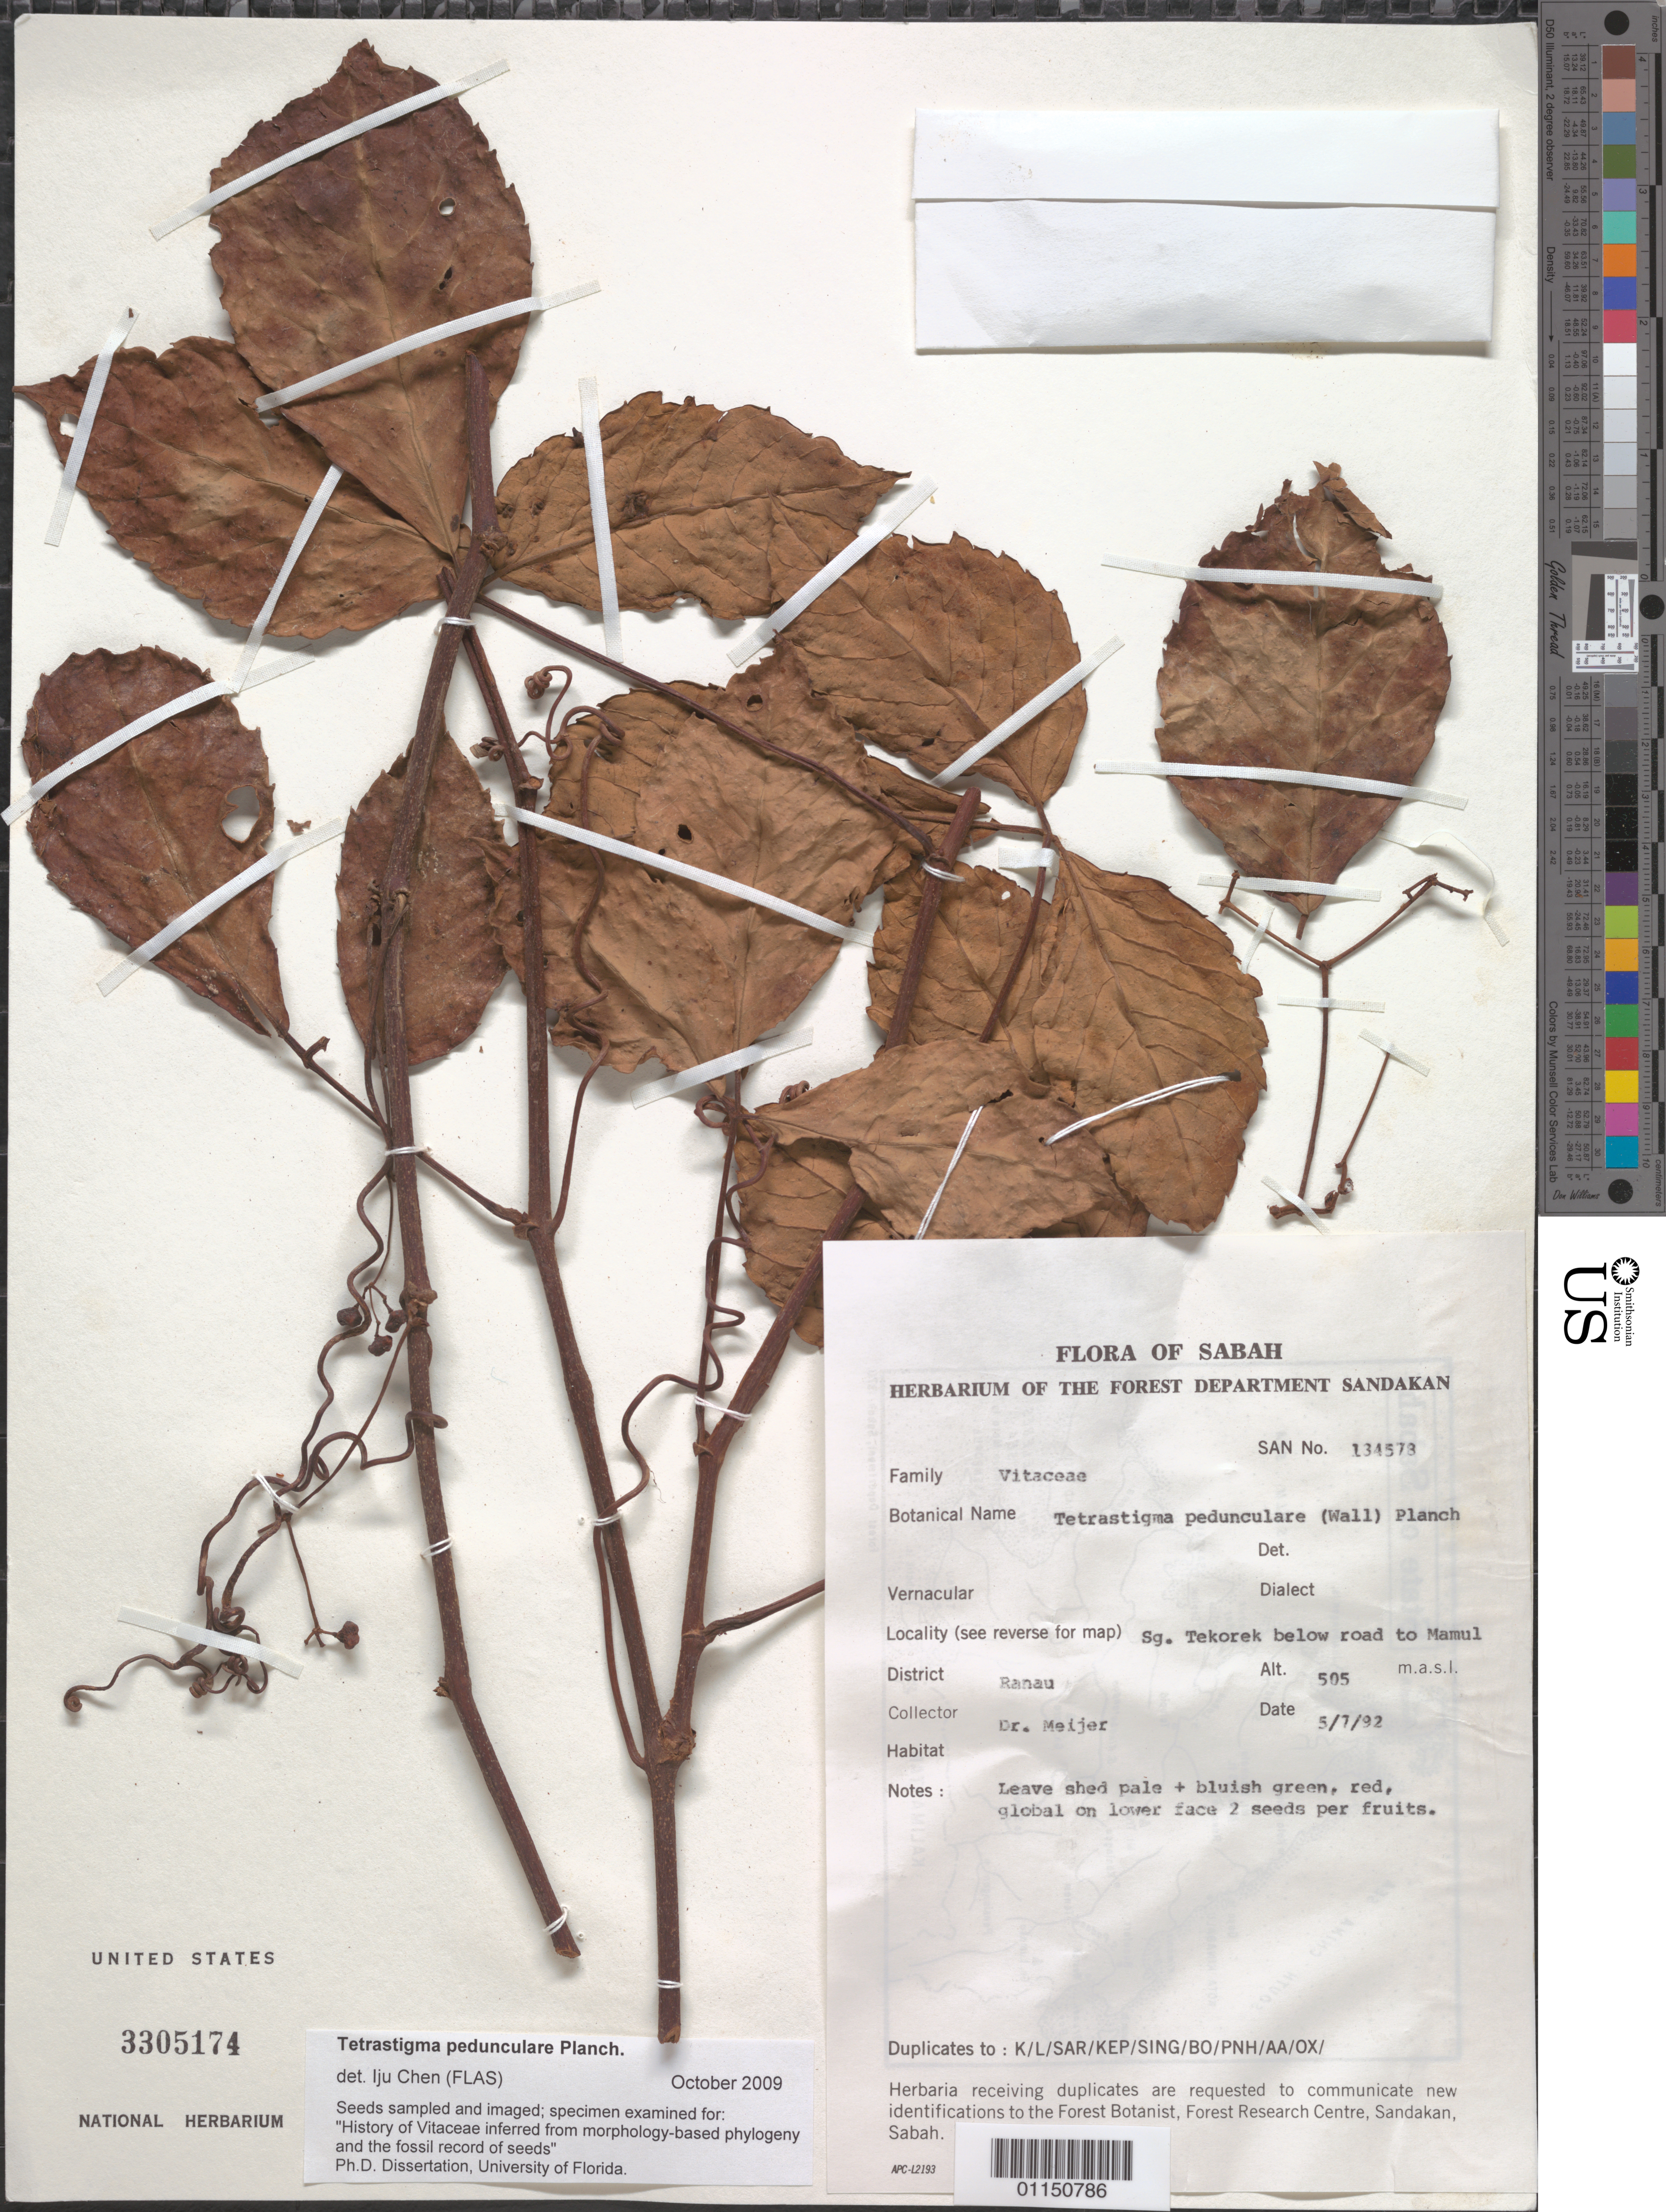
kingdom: Plantae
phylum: Tracheophyta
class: Magnoliopsida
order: Vitales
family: Vitaceae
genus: Tetrastigma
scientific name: Tetrastigma pedunculare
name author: (Wall. ex M.A. Lawson) Planch.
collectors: -- Meijer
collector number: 134573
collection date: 1992-05-07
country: Malaysia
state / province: Sabah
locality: Sg. Tekorek below road to Mamul.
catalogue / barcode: US 3305174